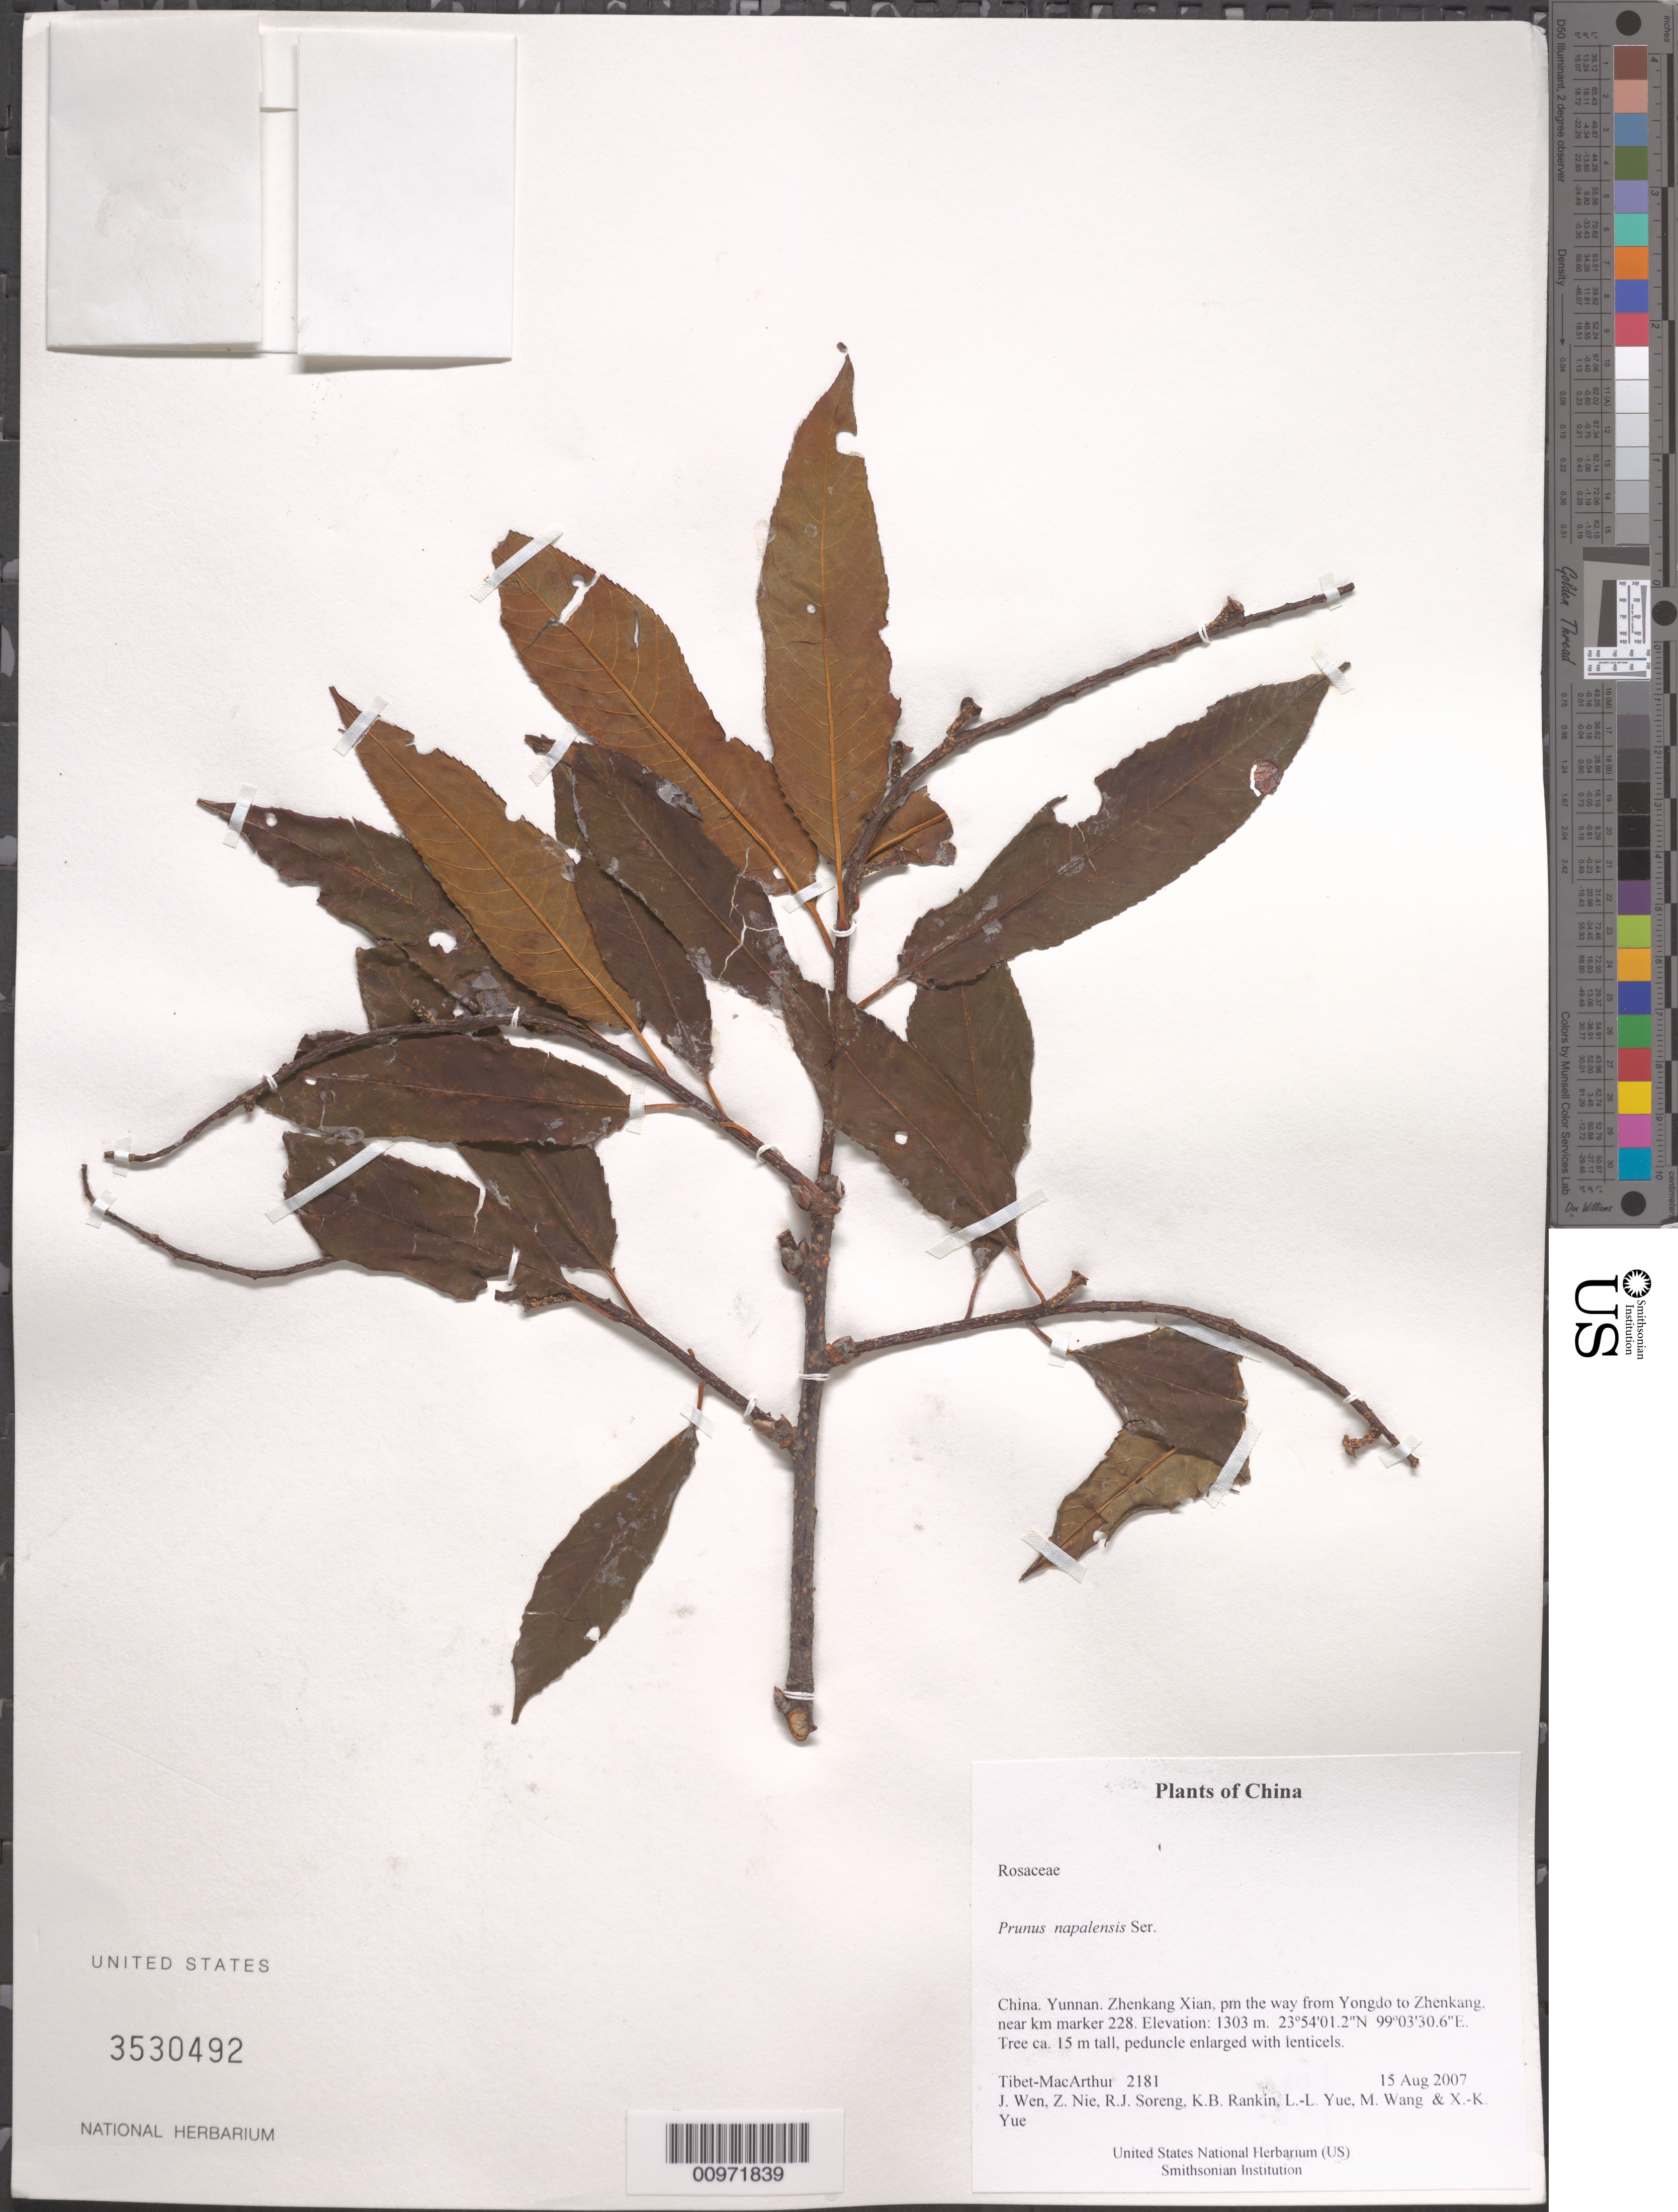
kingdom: Plantae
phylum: Tracheophyta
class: Magnoliopsida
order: Rosales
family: Rosaceae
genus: Prunus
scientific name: Prunus napaulensis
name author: (Ser.) Steud.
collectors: Tibet-MacArthur, J. Wen, Z. Nie, R. J. Soreng, K. Rankin, L. Yue, M. Wang & X. Yue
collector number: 2181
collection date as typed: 15 Aug 2007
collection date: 2007-08-15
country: China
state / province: Yunnan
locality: Zhenkang Xian, pm the way from Yongdo to Zhenkang, near km marker 228.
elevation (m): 1303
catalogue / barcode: US 3530492